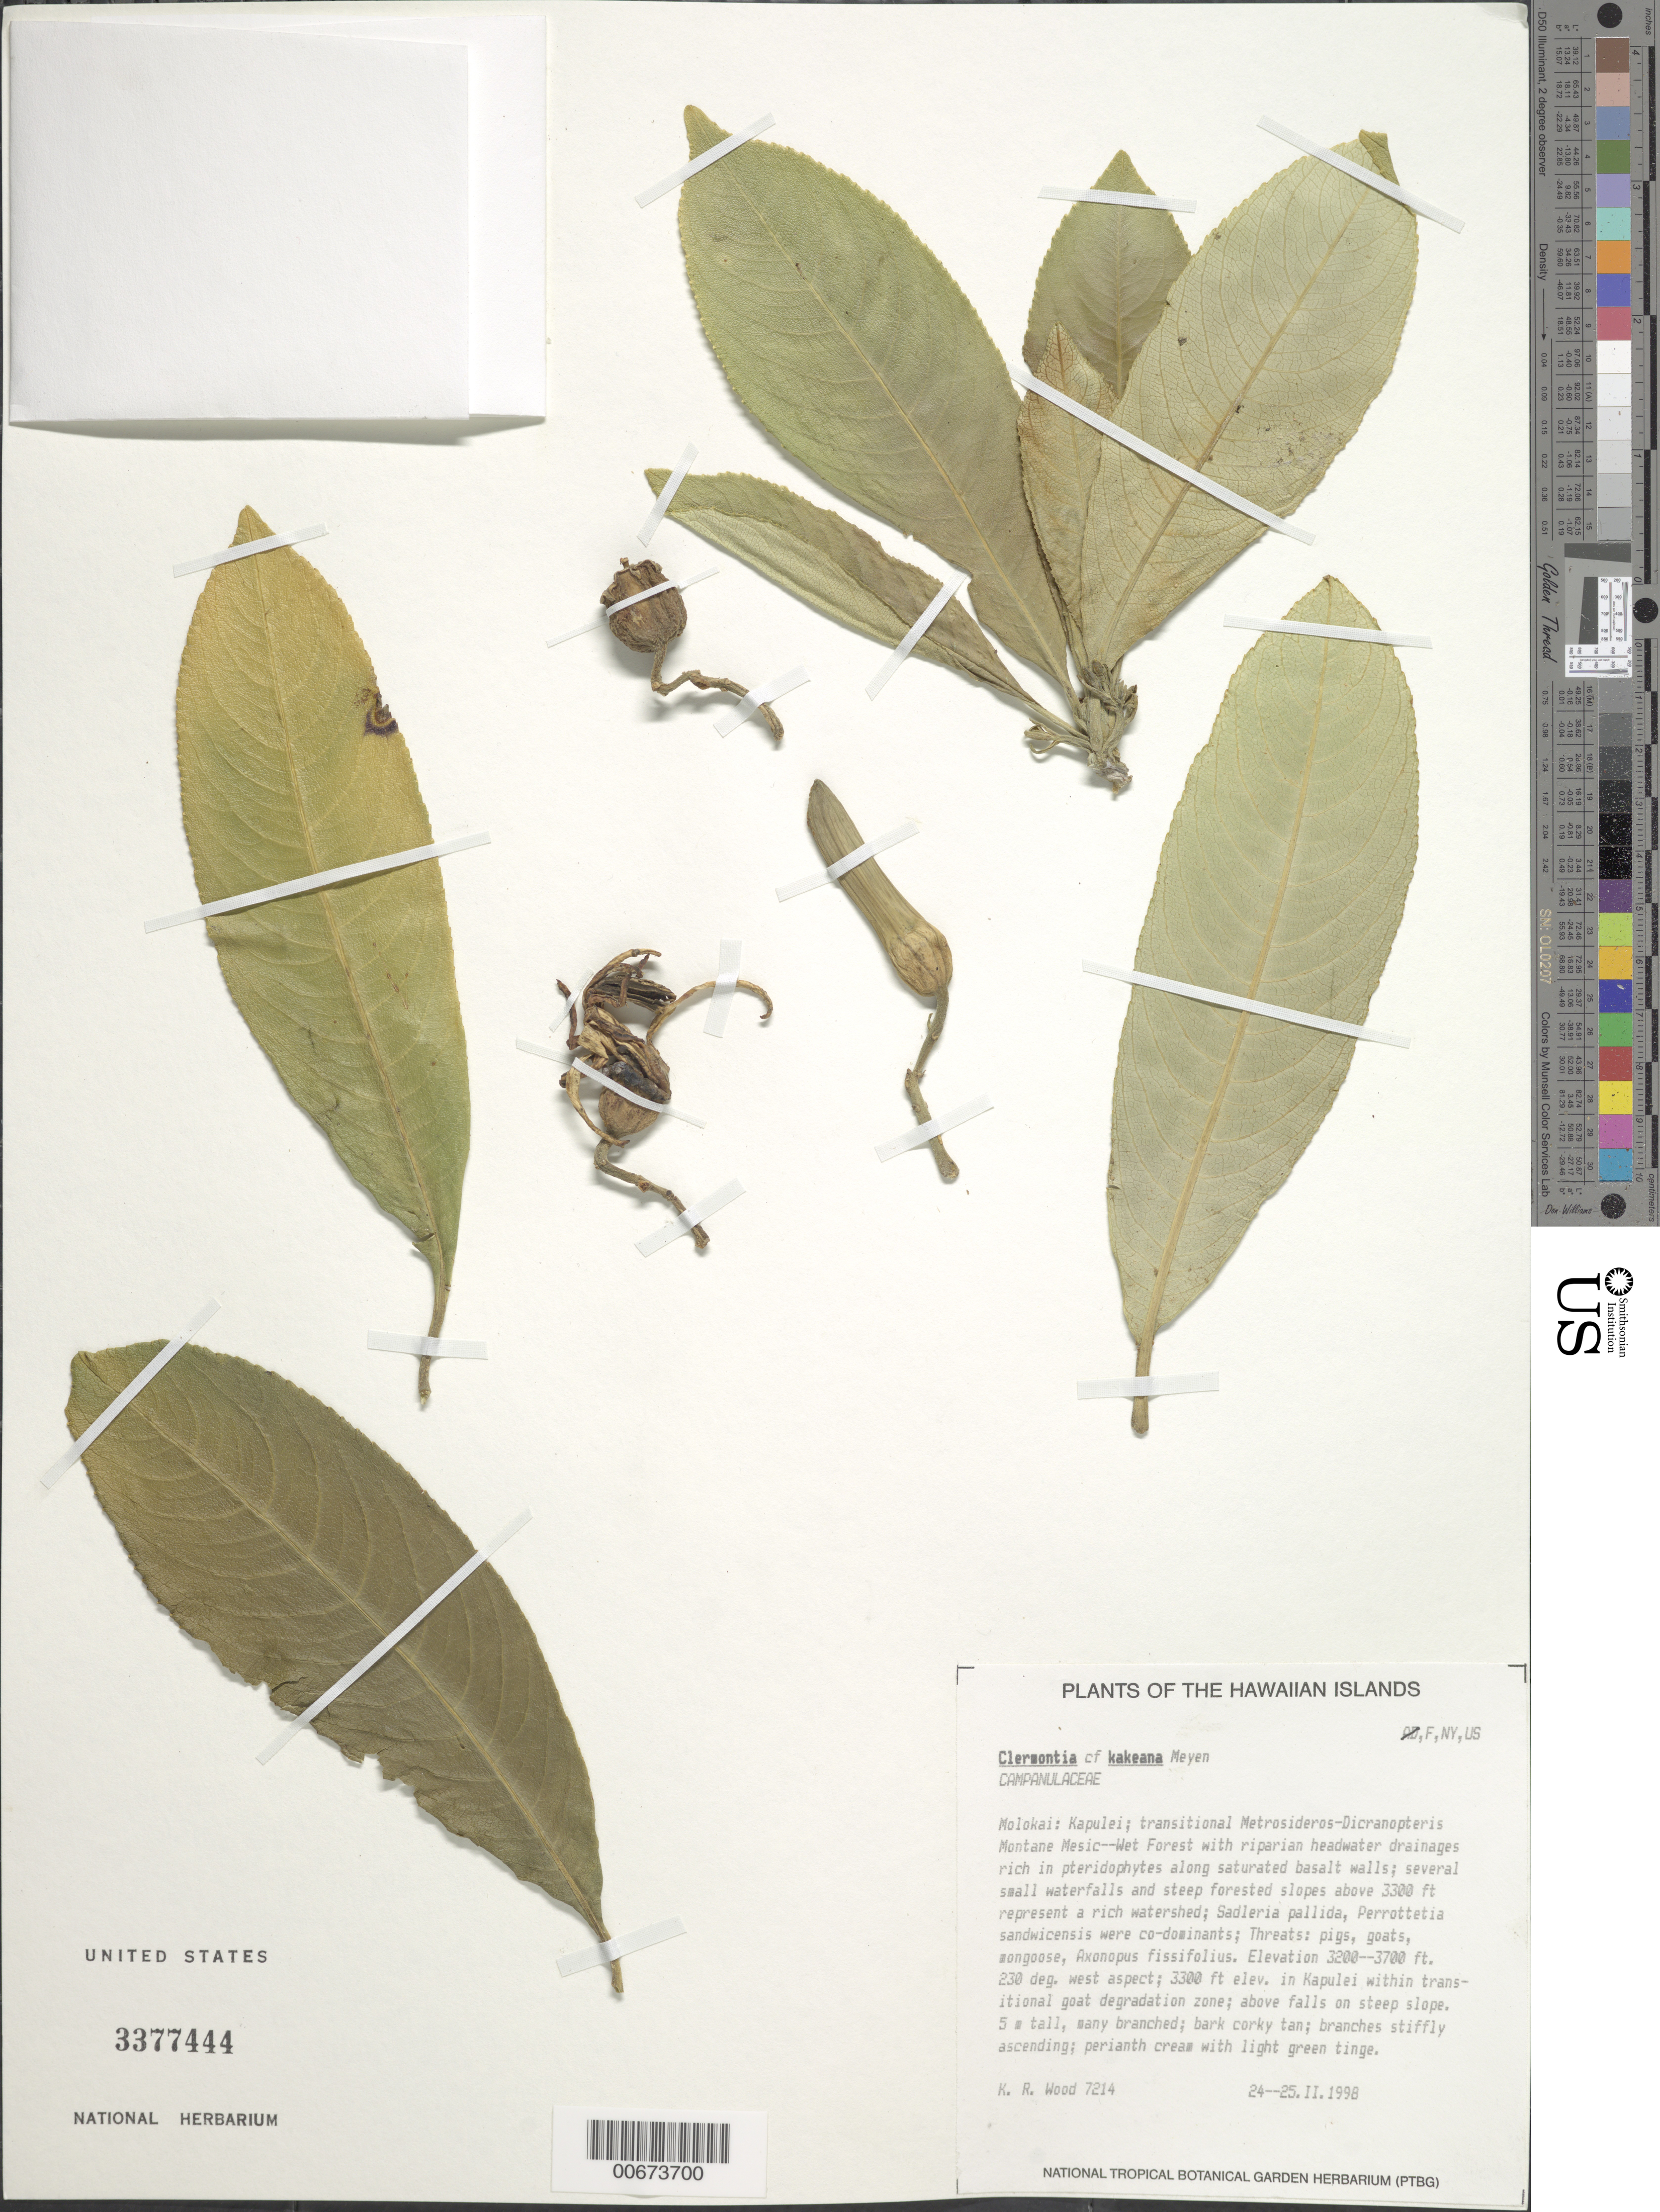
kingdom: Plantae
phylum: Tracheophyta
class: Magnoliopsida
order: Asterales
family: Campanulaceae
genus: Clermontia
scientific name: Clermontia kakeana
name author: Meyen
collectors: K. R. Wood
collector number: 7214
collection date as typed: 24 Feb 1998 to 25 Feb 1998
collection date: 1998-02-24/1998-02-25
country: United States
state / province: Hawaii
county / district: Maui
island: Moloka'i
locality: Kapulei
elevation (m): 1006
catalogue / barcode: US 3377444